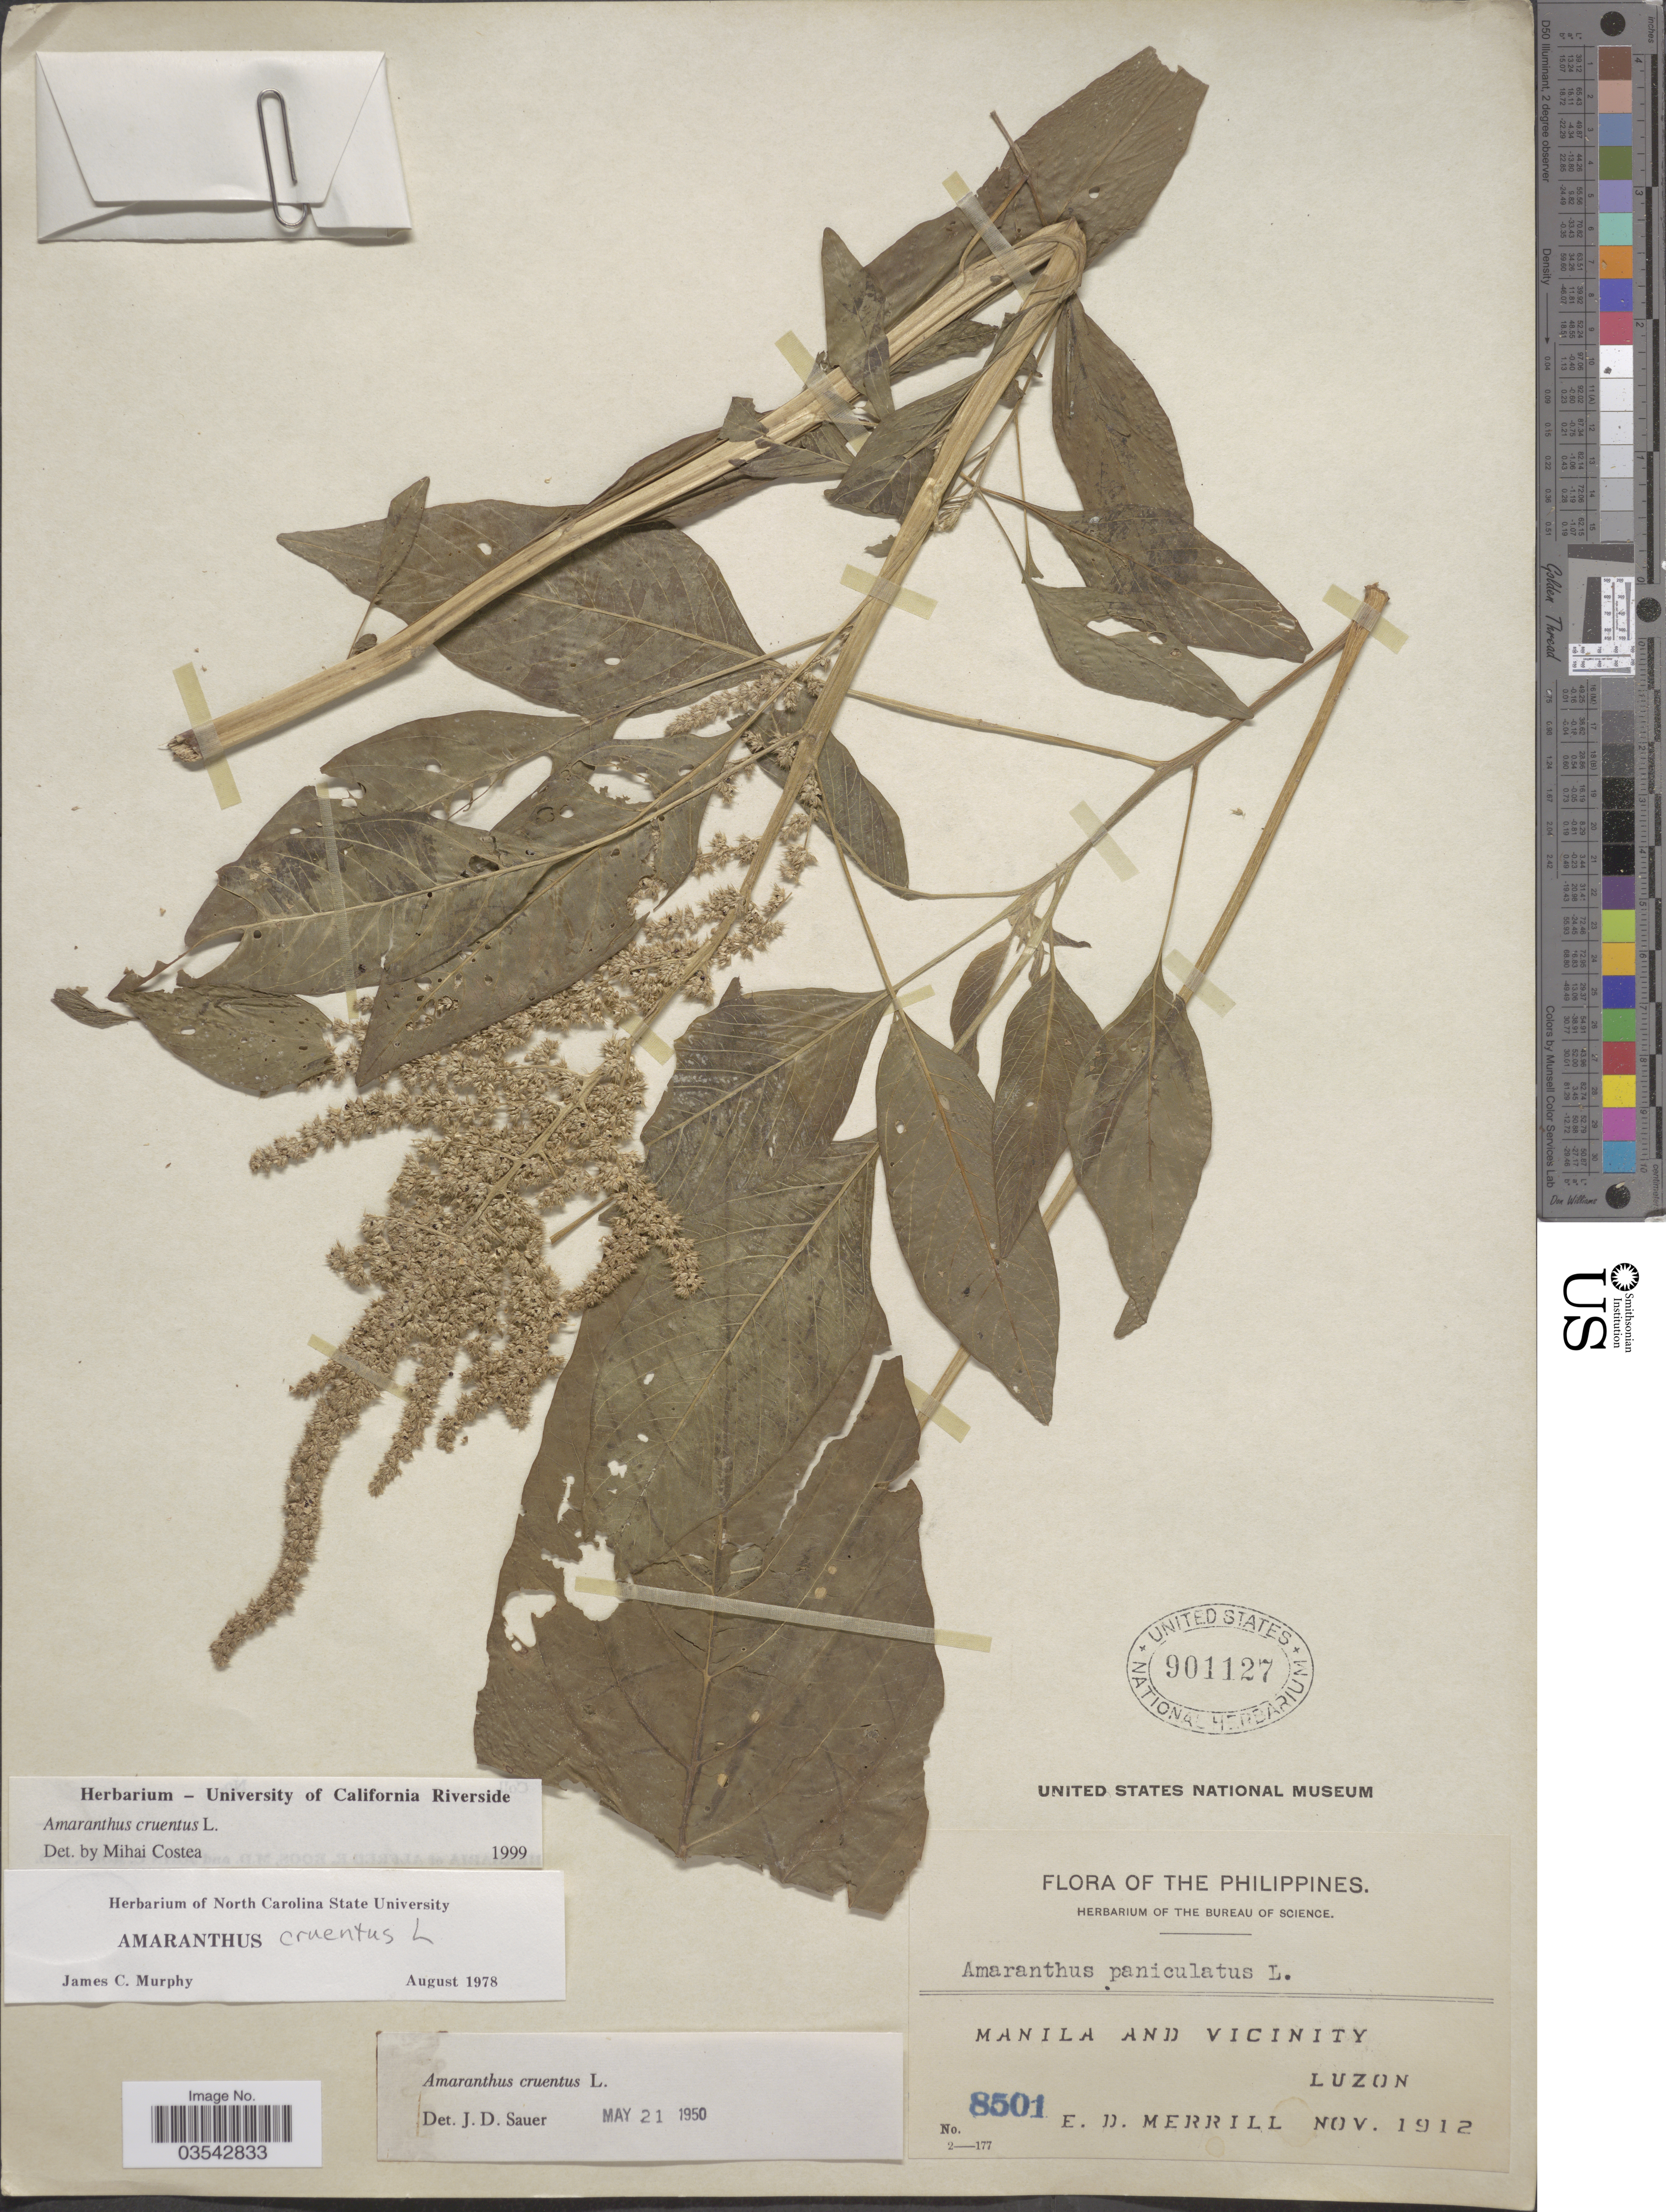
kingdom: Plantae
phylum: Tracheophyta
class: Magnoliopsida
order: Caryophyllales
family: Amaranthaceae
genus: Amaranthus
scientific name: Amaranthus cruentus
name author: L.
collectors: E. D. Merrill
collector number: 8501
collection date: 1912-11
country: Philippines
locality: Manila and vicinity. Luzon.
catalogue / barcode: US 901127